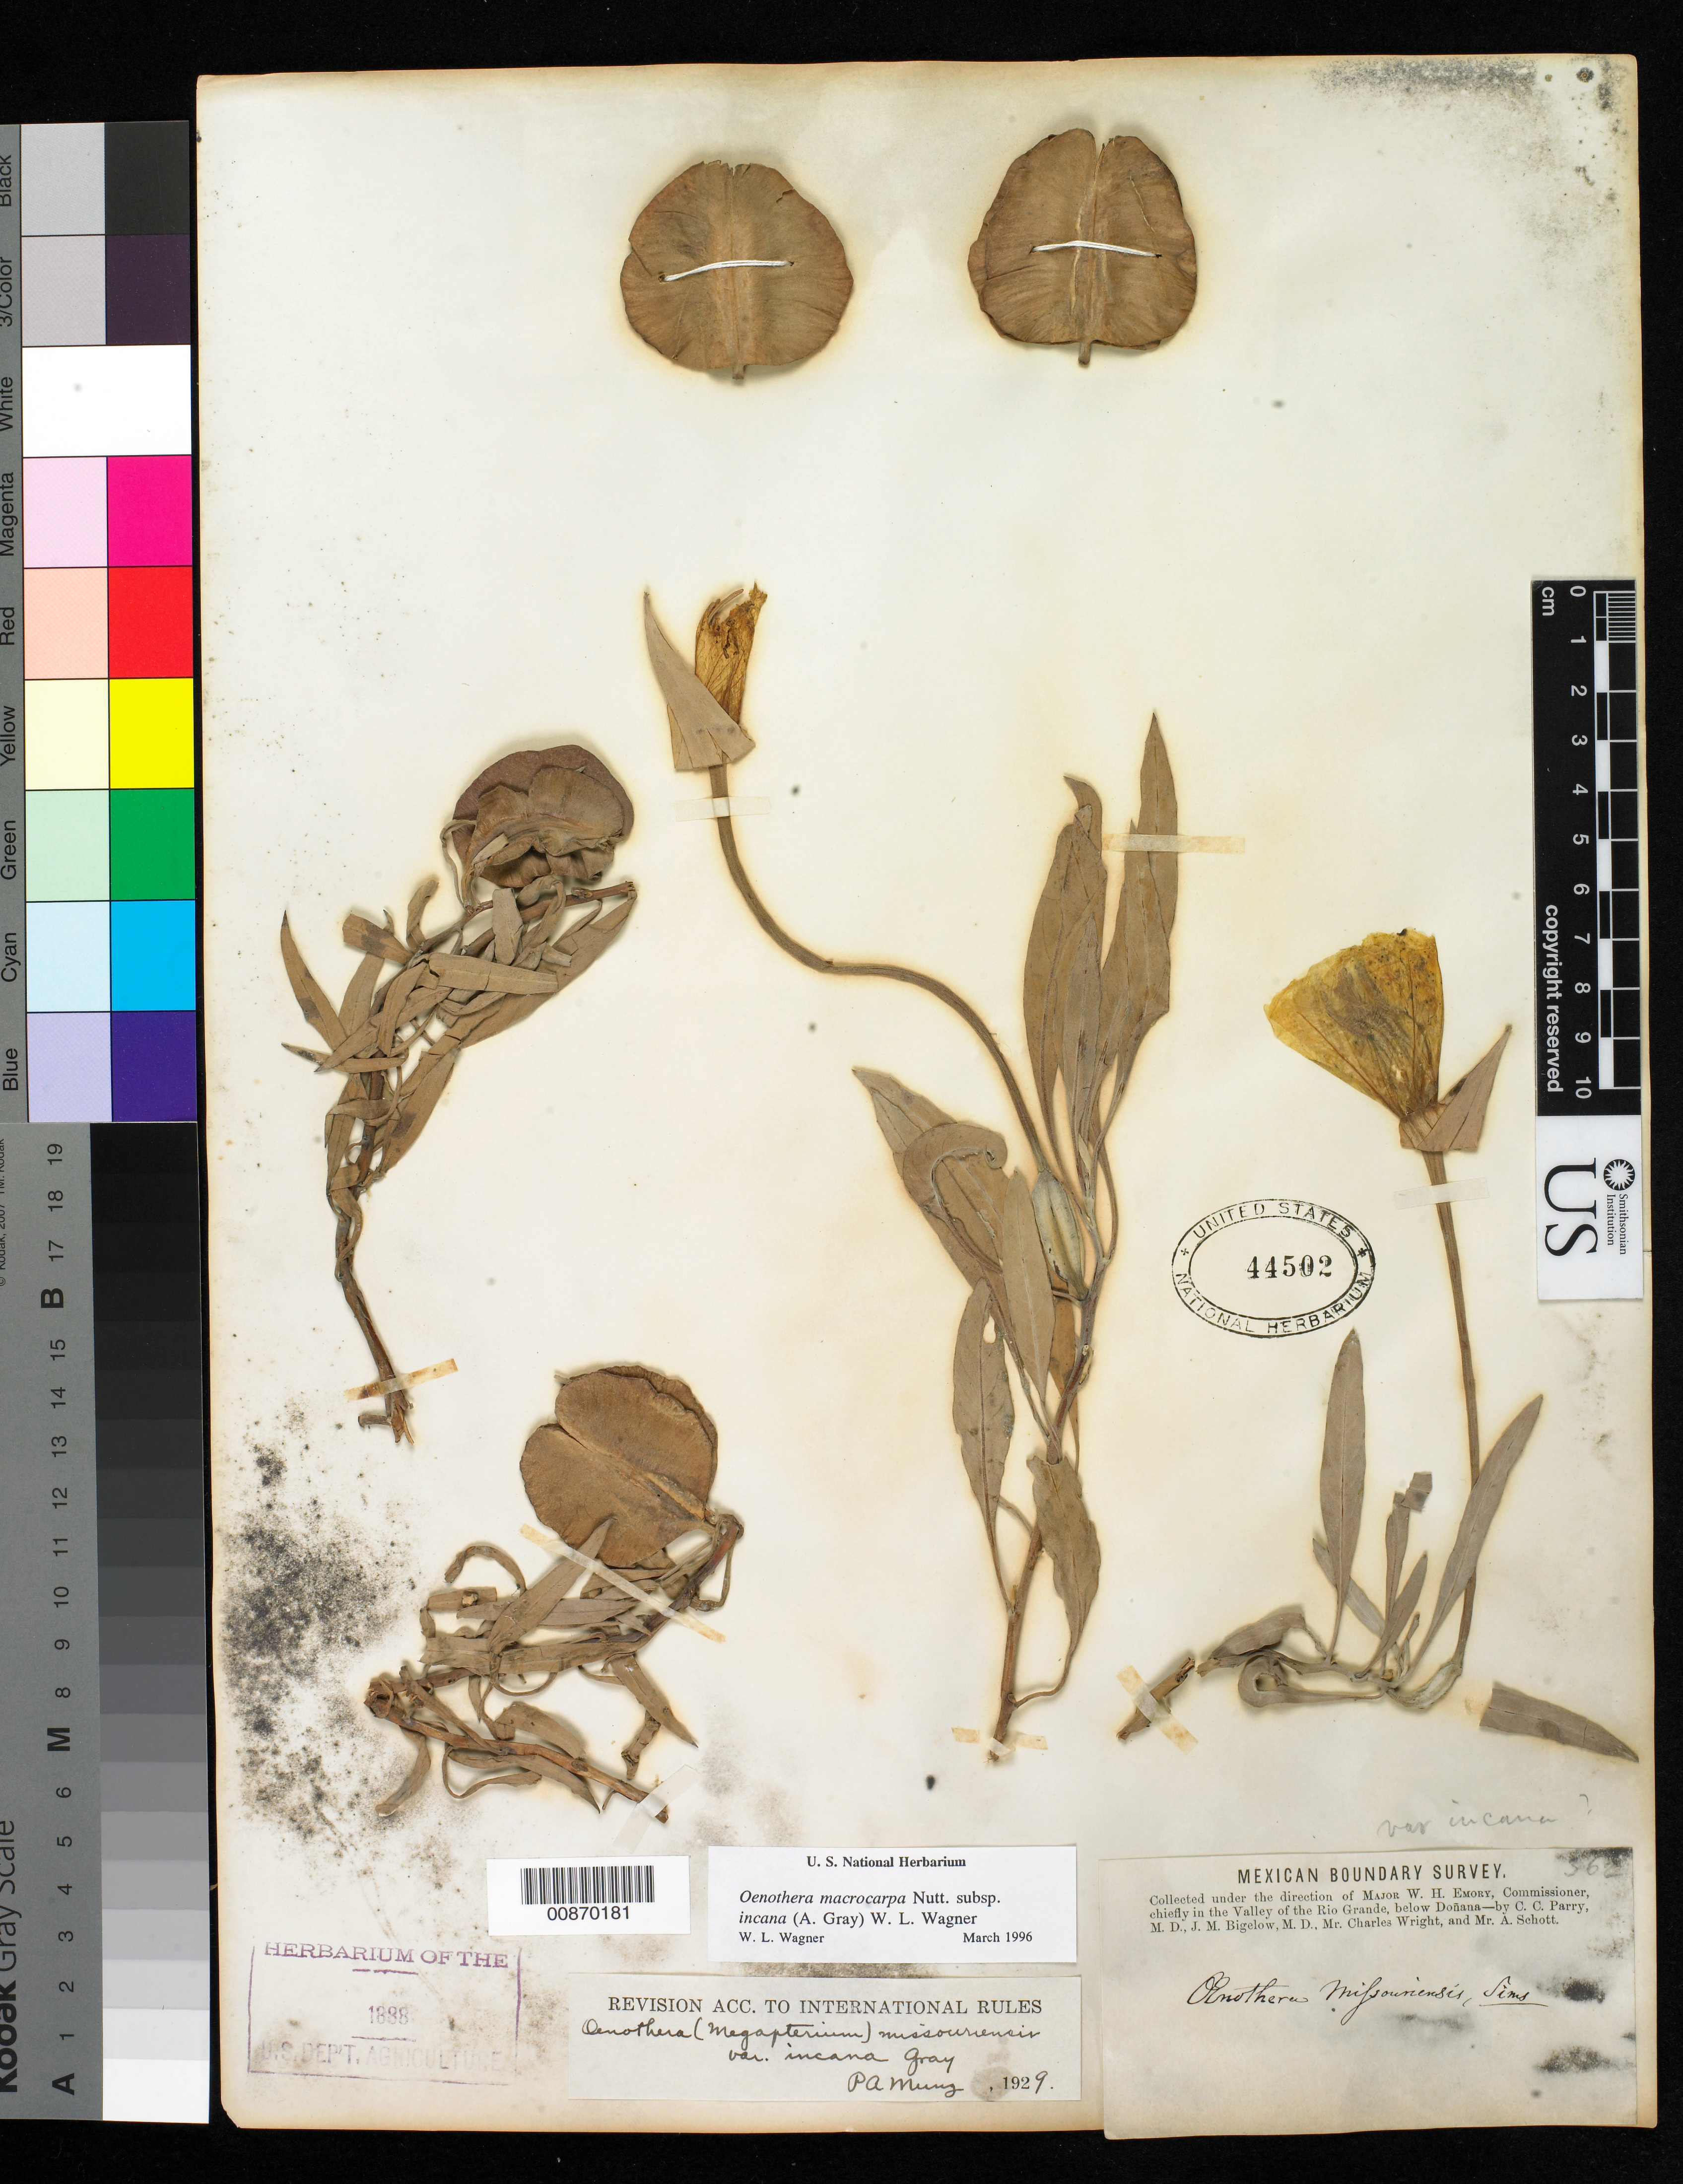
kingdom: Plantae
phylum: Tracheophyta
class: Magnoliopsida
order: Myrtales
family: Onagraceae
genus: Oenothera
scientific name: Oenothera macrocarpa subsp. incana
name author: (A. Gray) W.L. Wagner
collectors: C. C. Parry, J. M. Bigelow, C. Wright & A. C. V. Schott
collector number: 362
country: United States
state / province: New Mexico / Texas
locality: Valley of the Rio Grande, below Doñana.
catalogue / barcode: US 44502